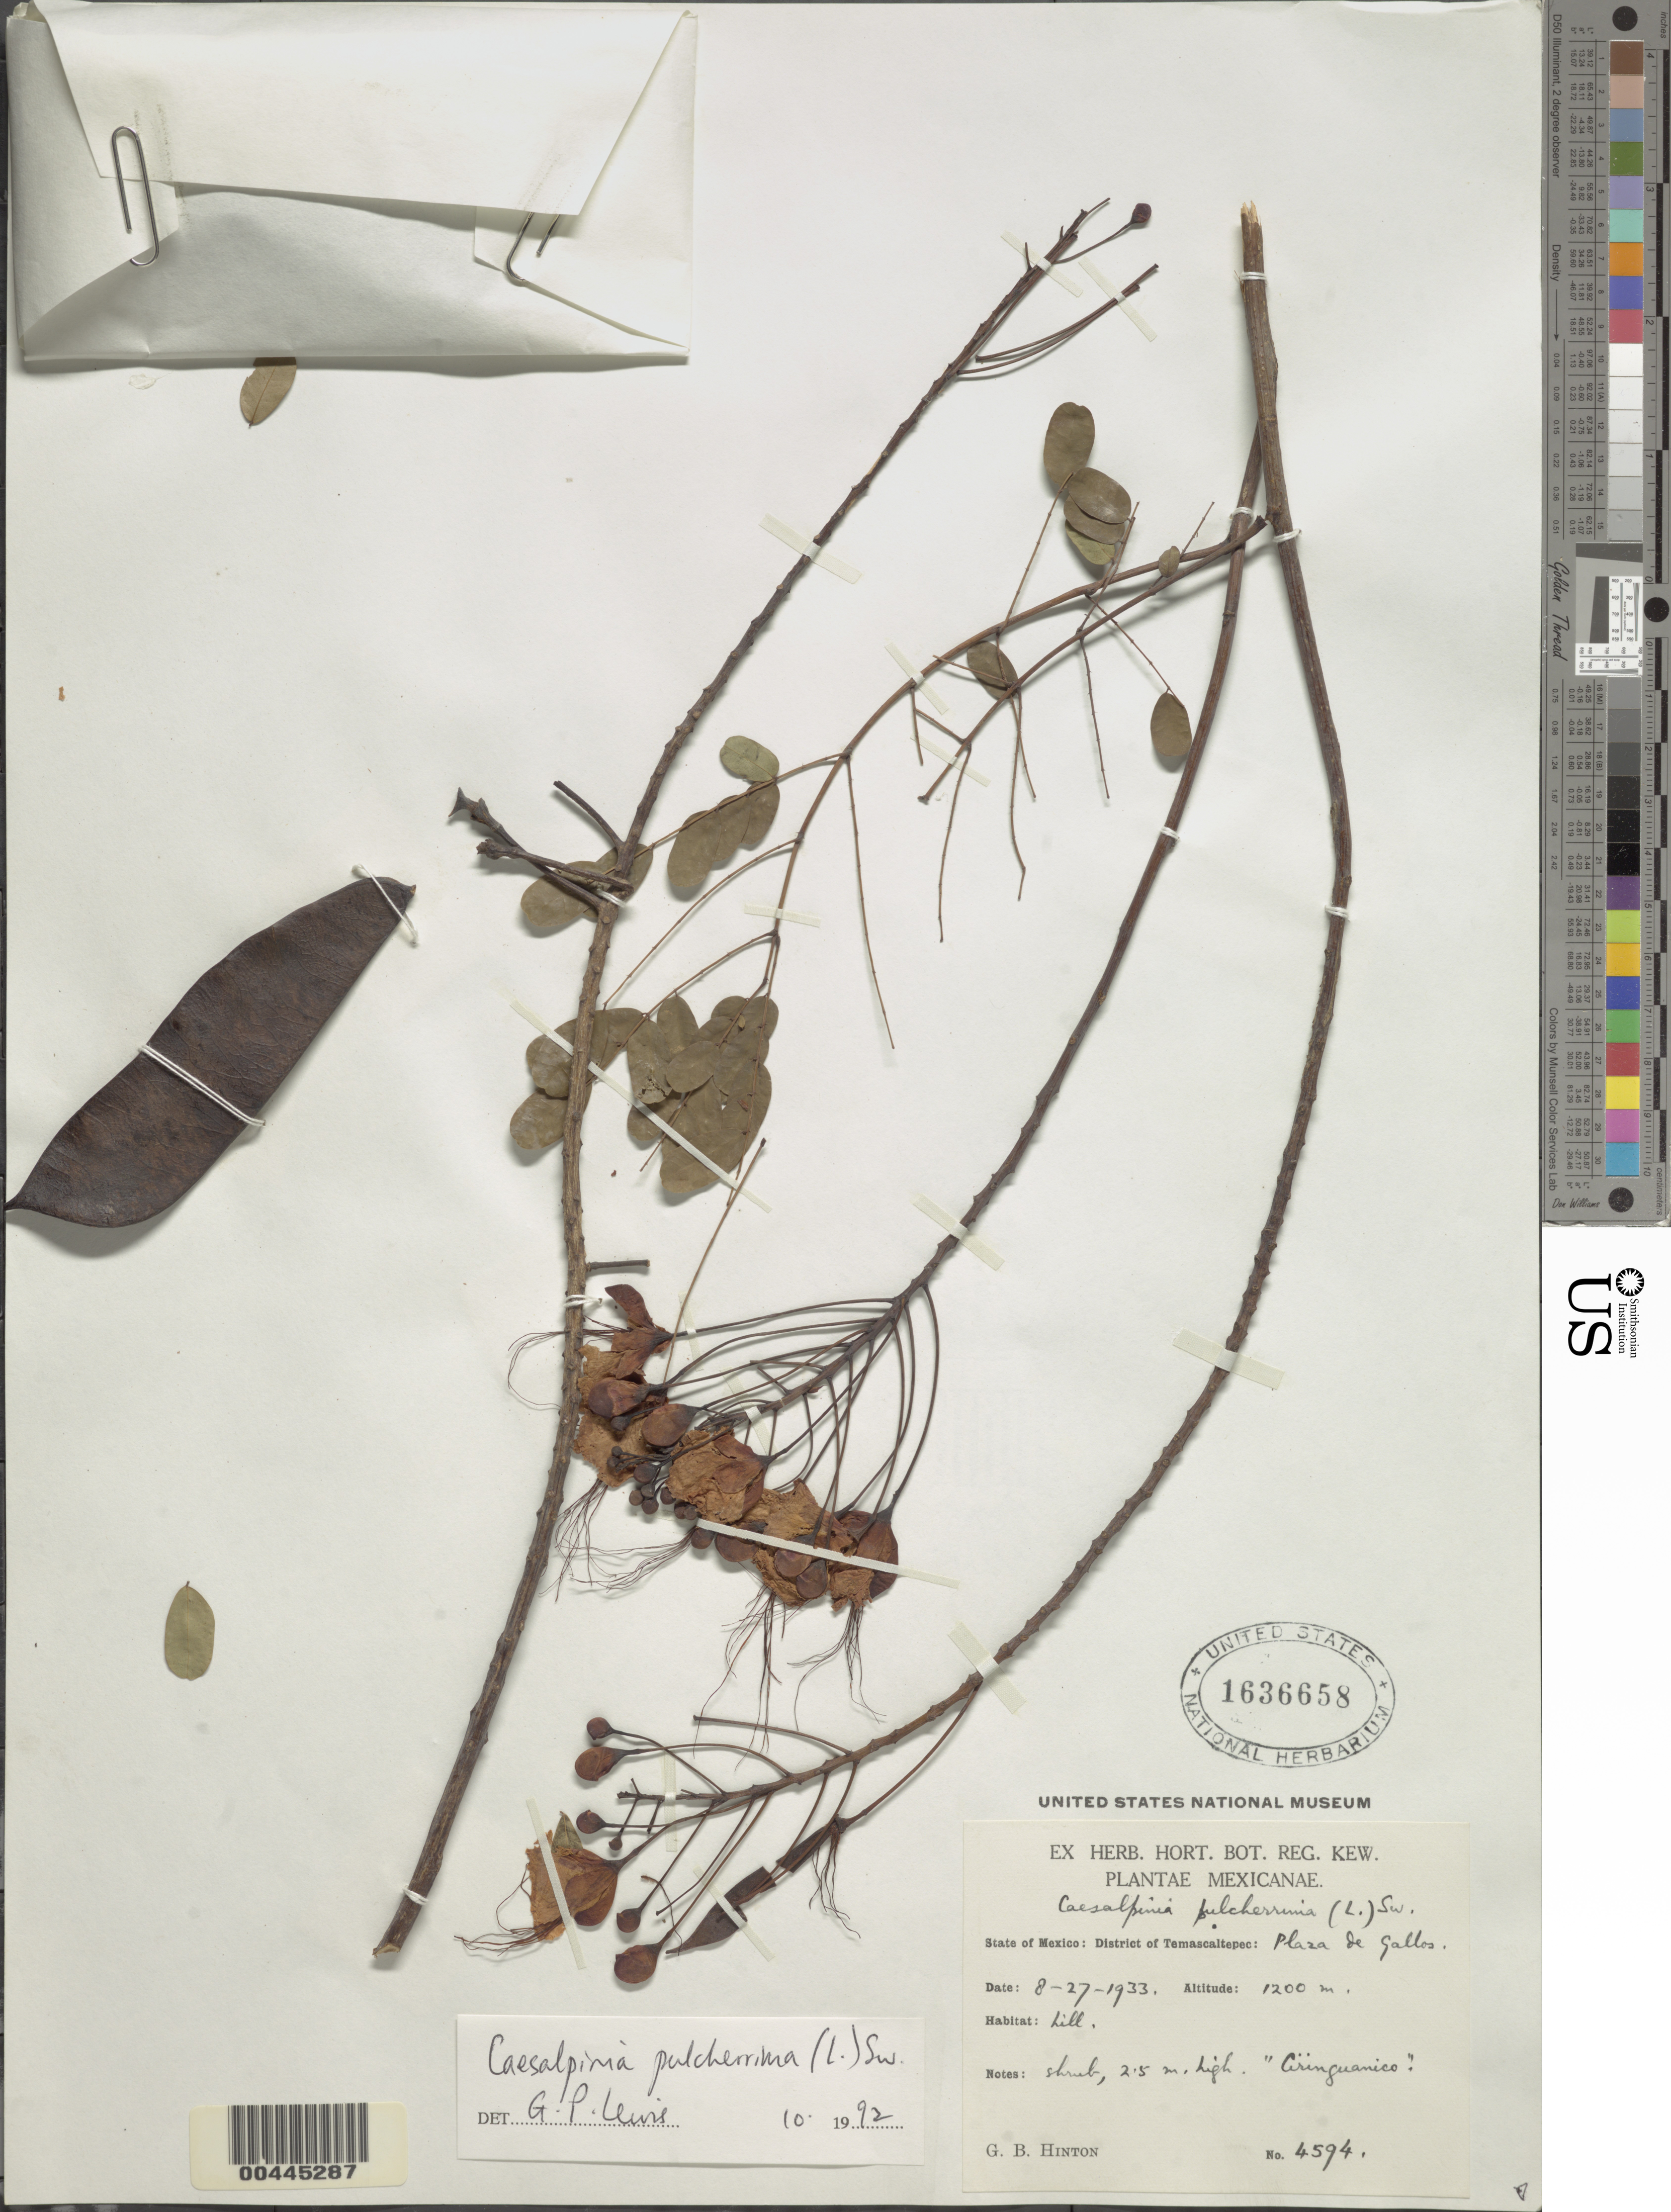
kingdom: Plantae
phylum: Tracheophyta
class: Magnoliopsida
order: Fabales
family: Fabaceae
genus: Caesalpinia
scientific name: Caesalpinia pulcherrima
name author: (L.) Sw.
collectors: G. B. Hinton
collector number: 4594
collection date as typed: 27 Aug 1933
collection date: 1933-08-27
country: Mexico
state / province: México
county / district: Temascaltepec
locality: Plaza de Gallos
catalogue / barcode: US 1636658